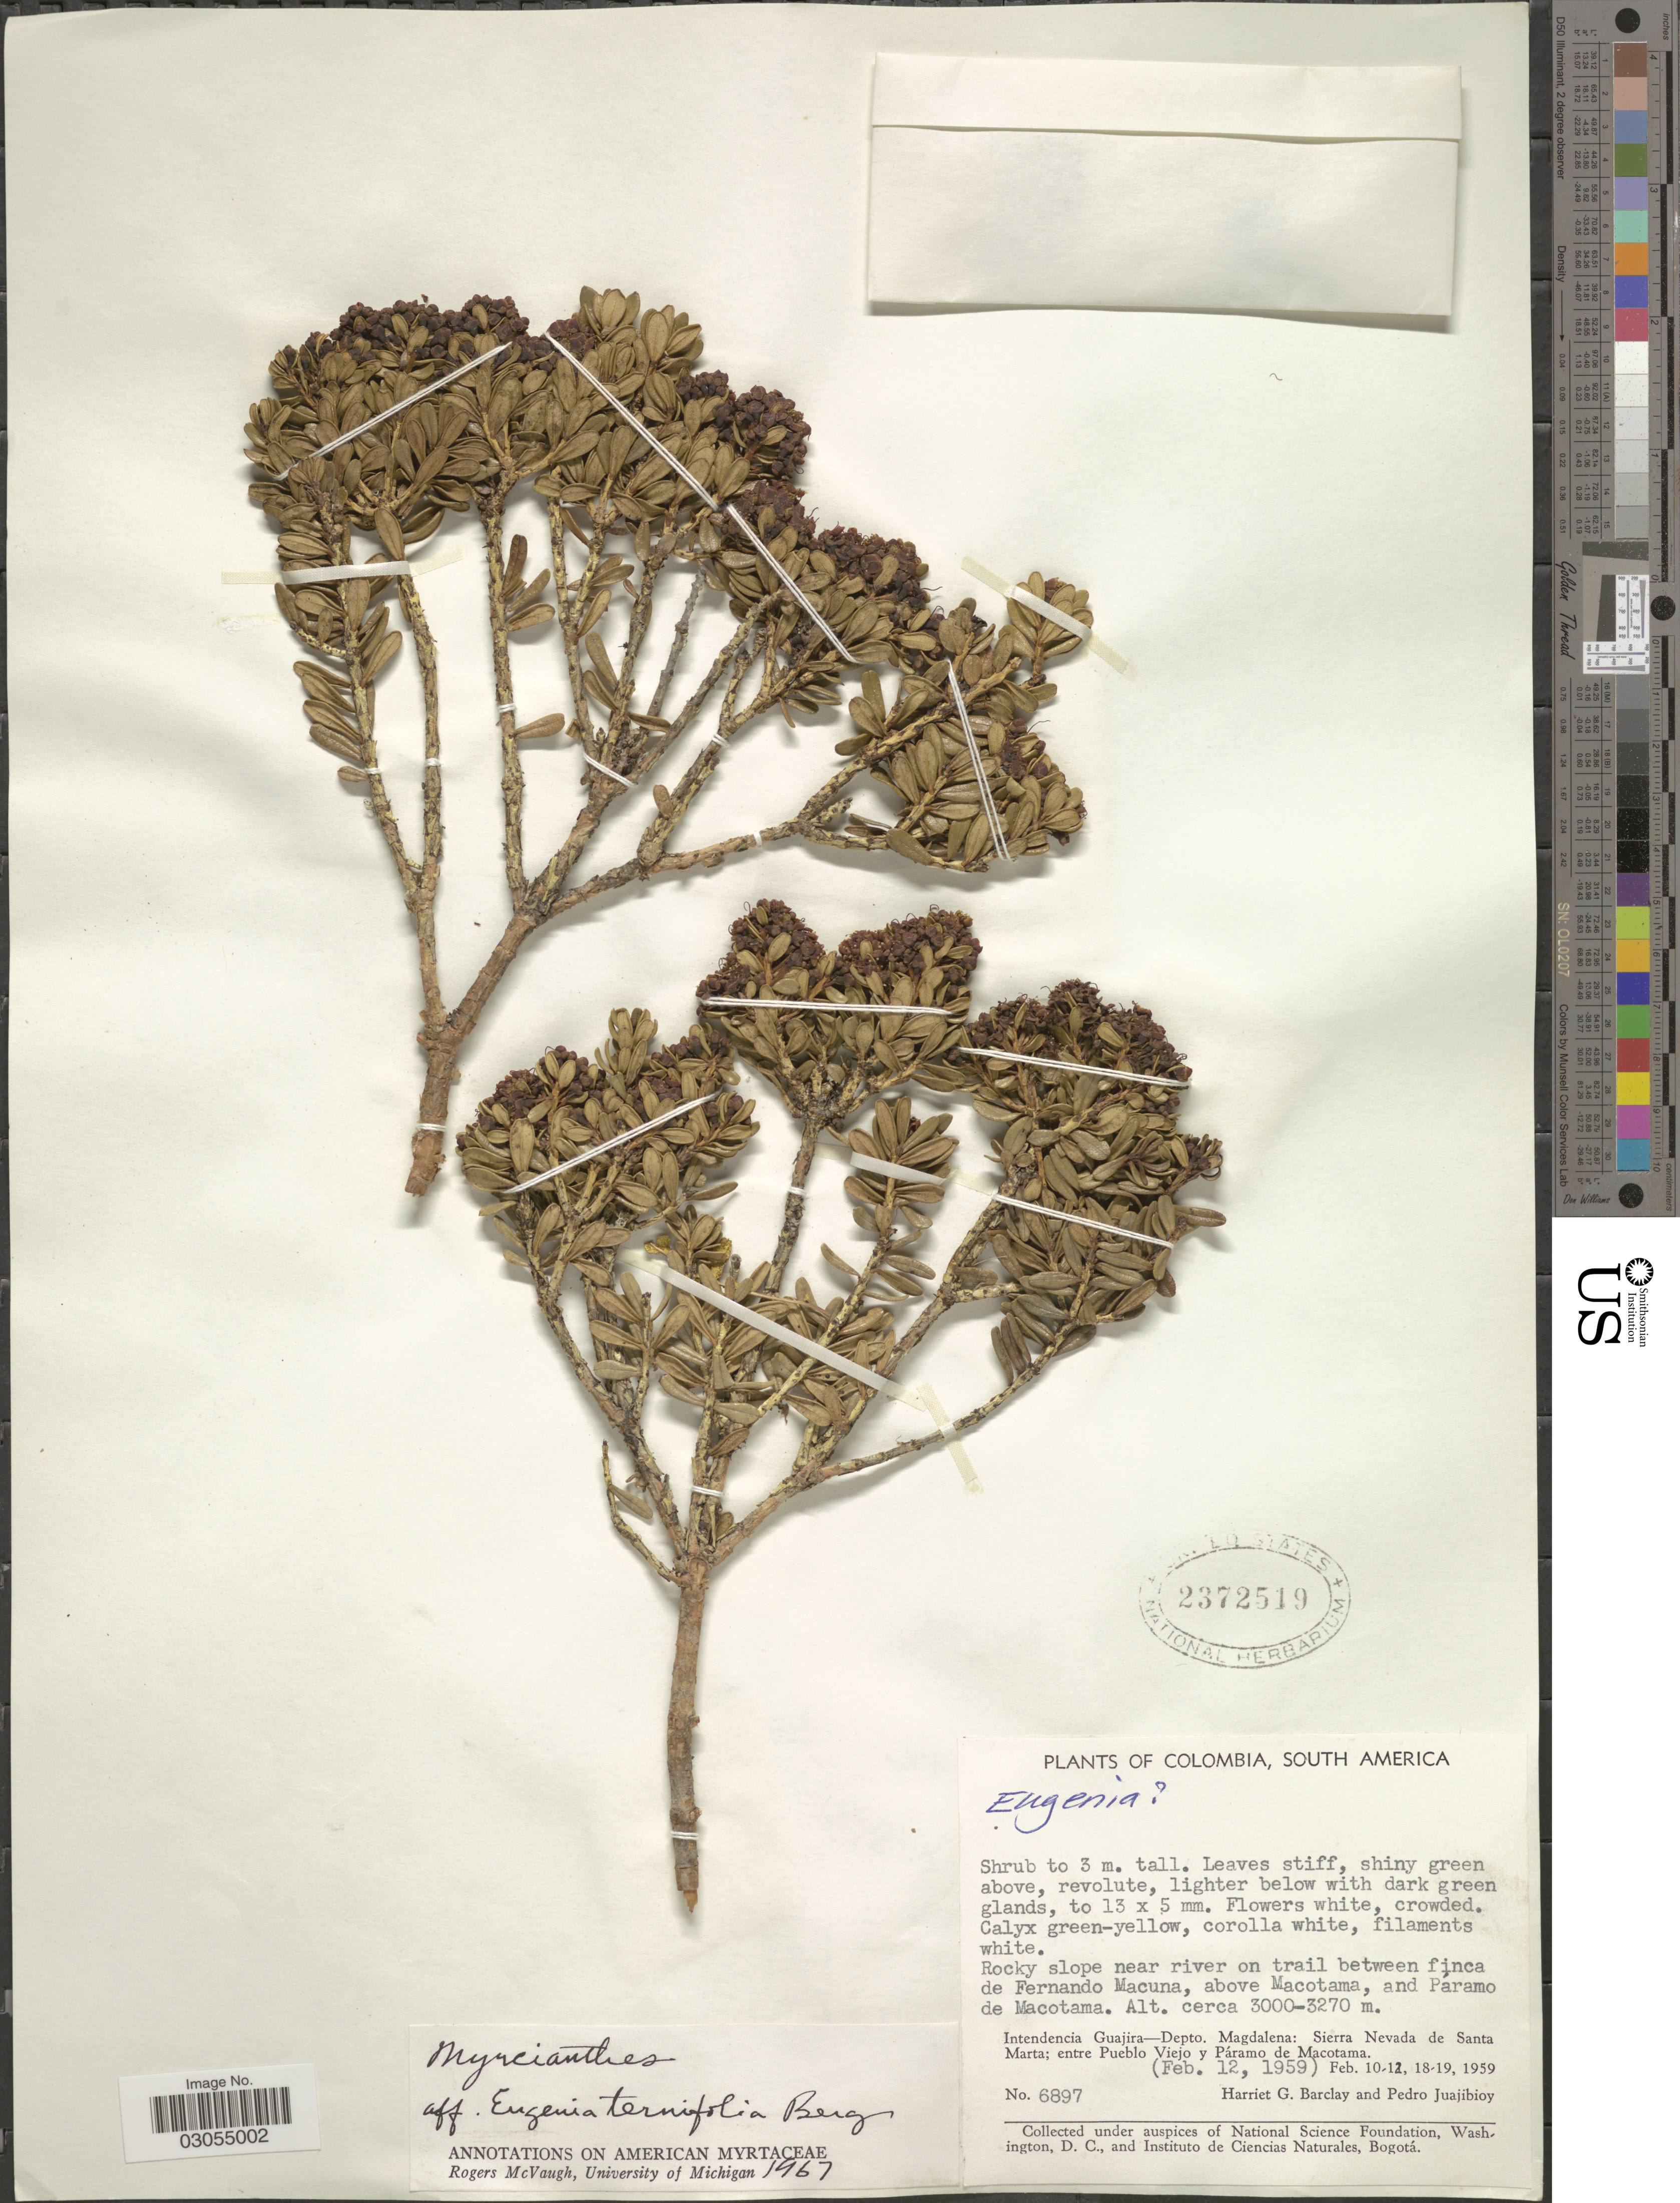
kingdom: Plantae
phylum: Tracheophyta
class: Magnoliopsida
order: Myrtales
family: Myrtaceae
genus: Myrcianthes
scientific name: Myrcianthes myrsinoides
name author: (Kunth) Grifo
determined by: Strong, Mark T., (BOT), Smithsonian Institution - National Museum of Natural History (UNITED STATES)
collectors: H. G. Barclay & P. Juajibioy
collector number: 6897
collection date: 1959-02-12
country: Colombia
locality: Rocky slope near river on trail between finca de Fernando Macuna, above Macotama, and Páramo de Macotama, Intendencia Guajira-Depto. Magdalena: Sierra Nevada de Santa Marta; entre Pueblo Viejo y Páramo de Macotama.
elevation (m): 3000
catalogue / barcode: US 2372519